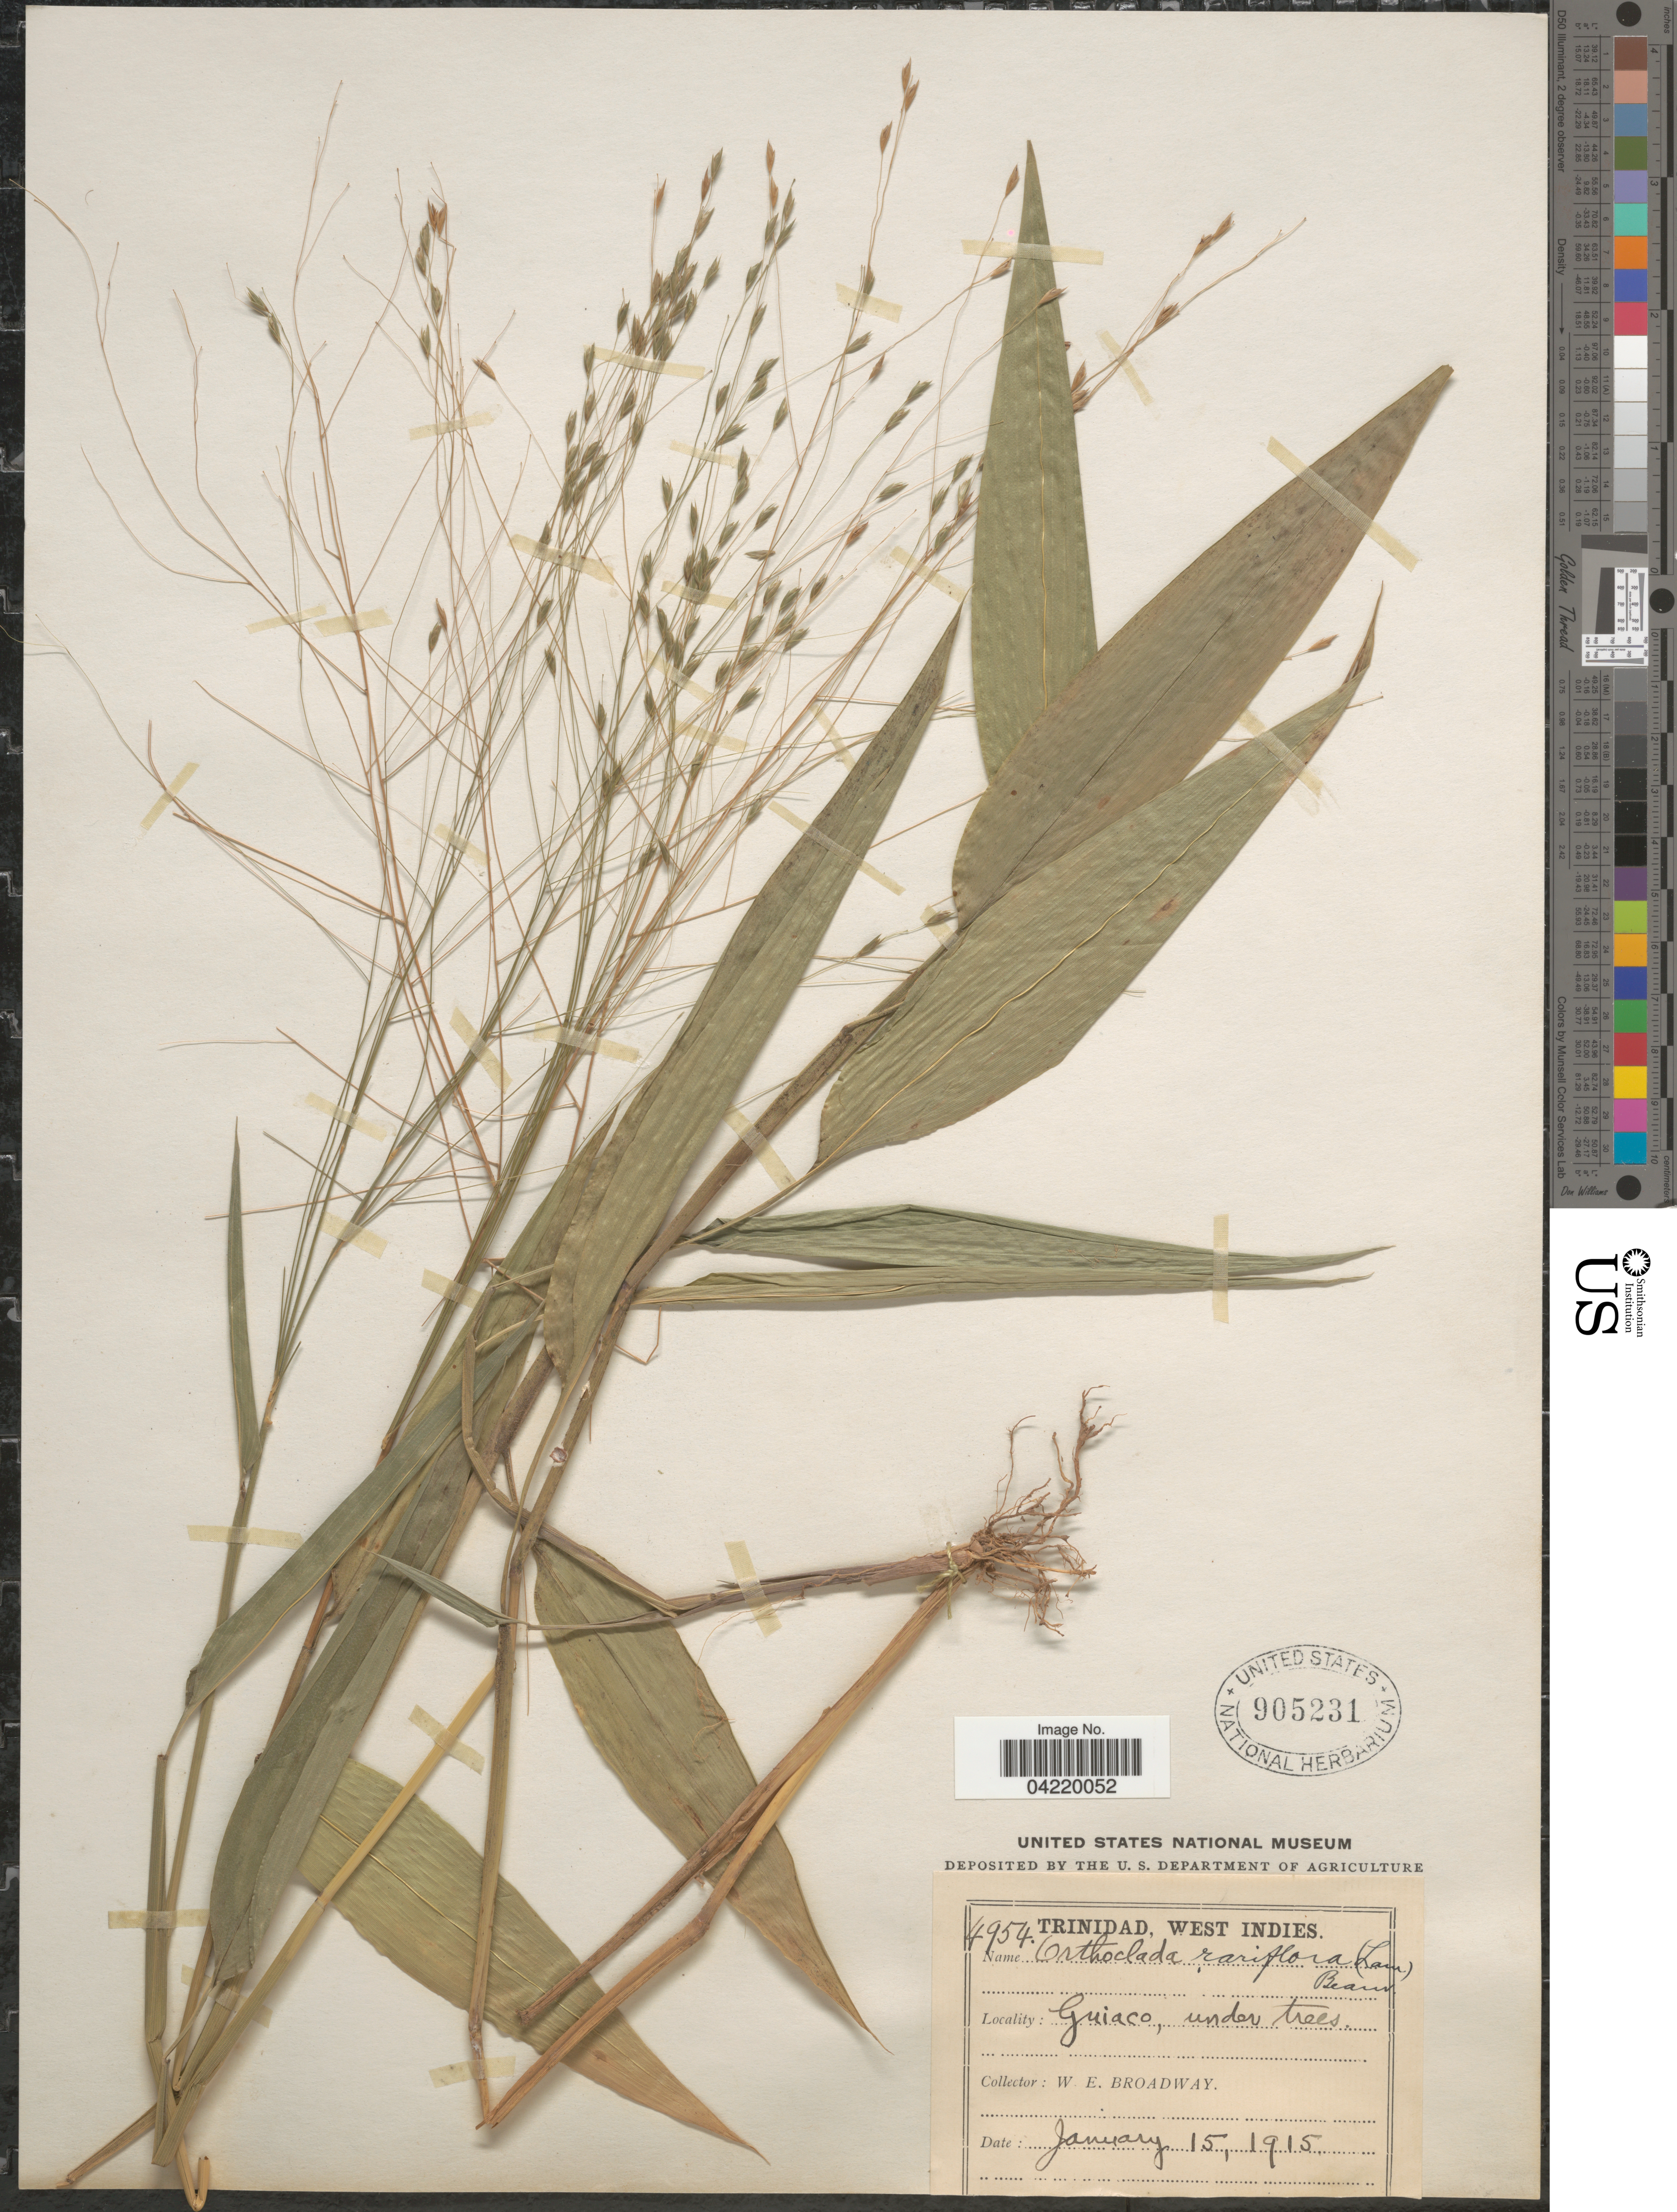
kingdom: Plantae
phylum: Tracheophyta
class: Liliopsida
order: Poales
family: Poaceae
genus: Orthoclada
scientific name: Orthoclada laxa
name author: P. Beauv.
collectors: W. E. Broadway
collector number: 4954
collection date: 1915-01-15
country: Trinidad and Tobago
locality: Trinidad, West Indies. Guiaco, under trees.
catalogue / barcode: US 905231